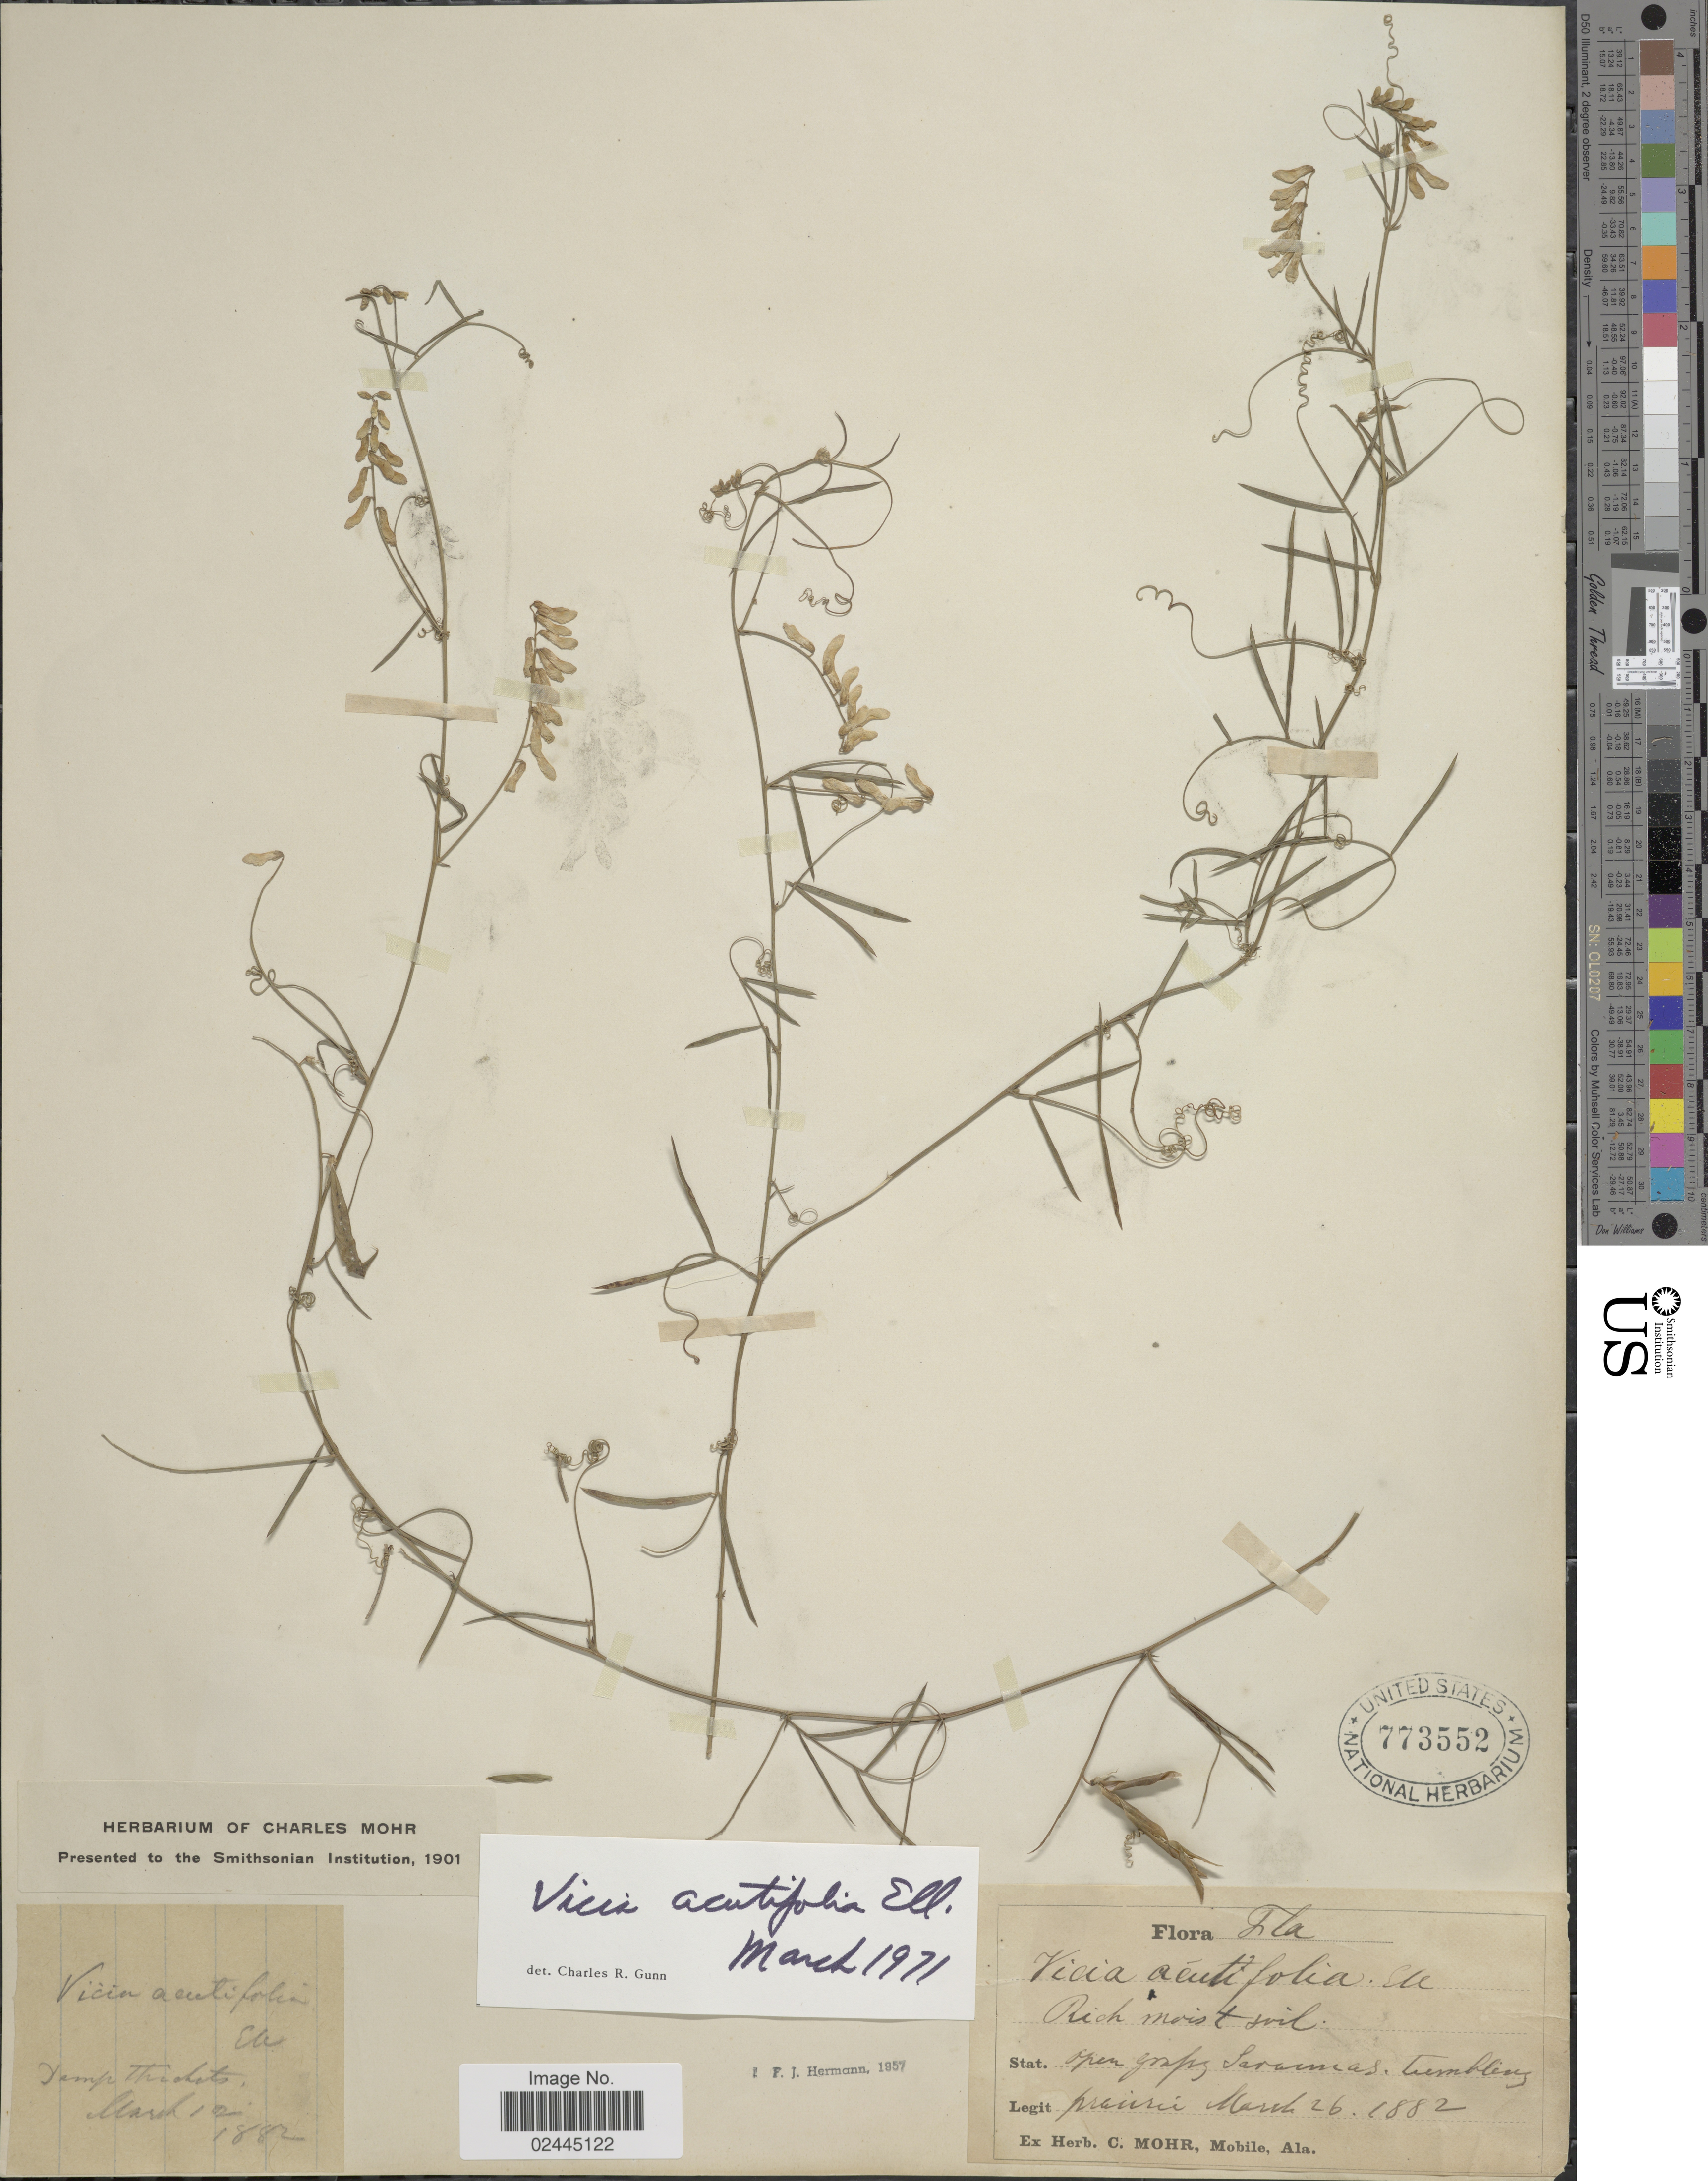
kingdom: Plantae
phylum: Tracheophyta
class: Magnoliopsida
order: Fabales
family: Fabaceae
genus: Vicia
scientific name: Vicia acutifolia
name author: Elliott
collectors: ex herb. C. Mohr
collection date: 1882-03-26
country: United States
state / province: Florida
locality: Open grassy Savannas. Tumbling prairie.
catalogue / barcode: US 773552